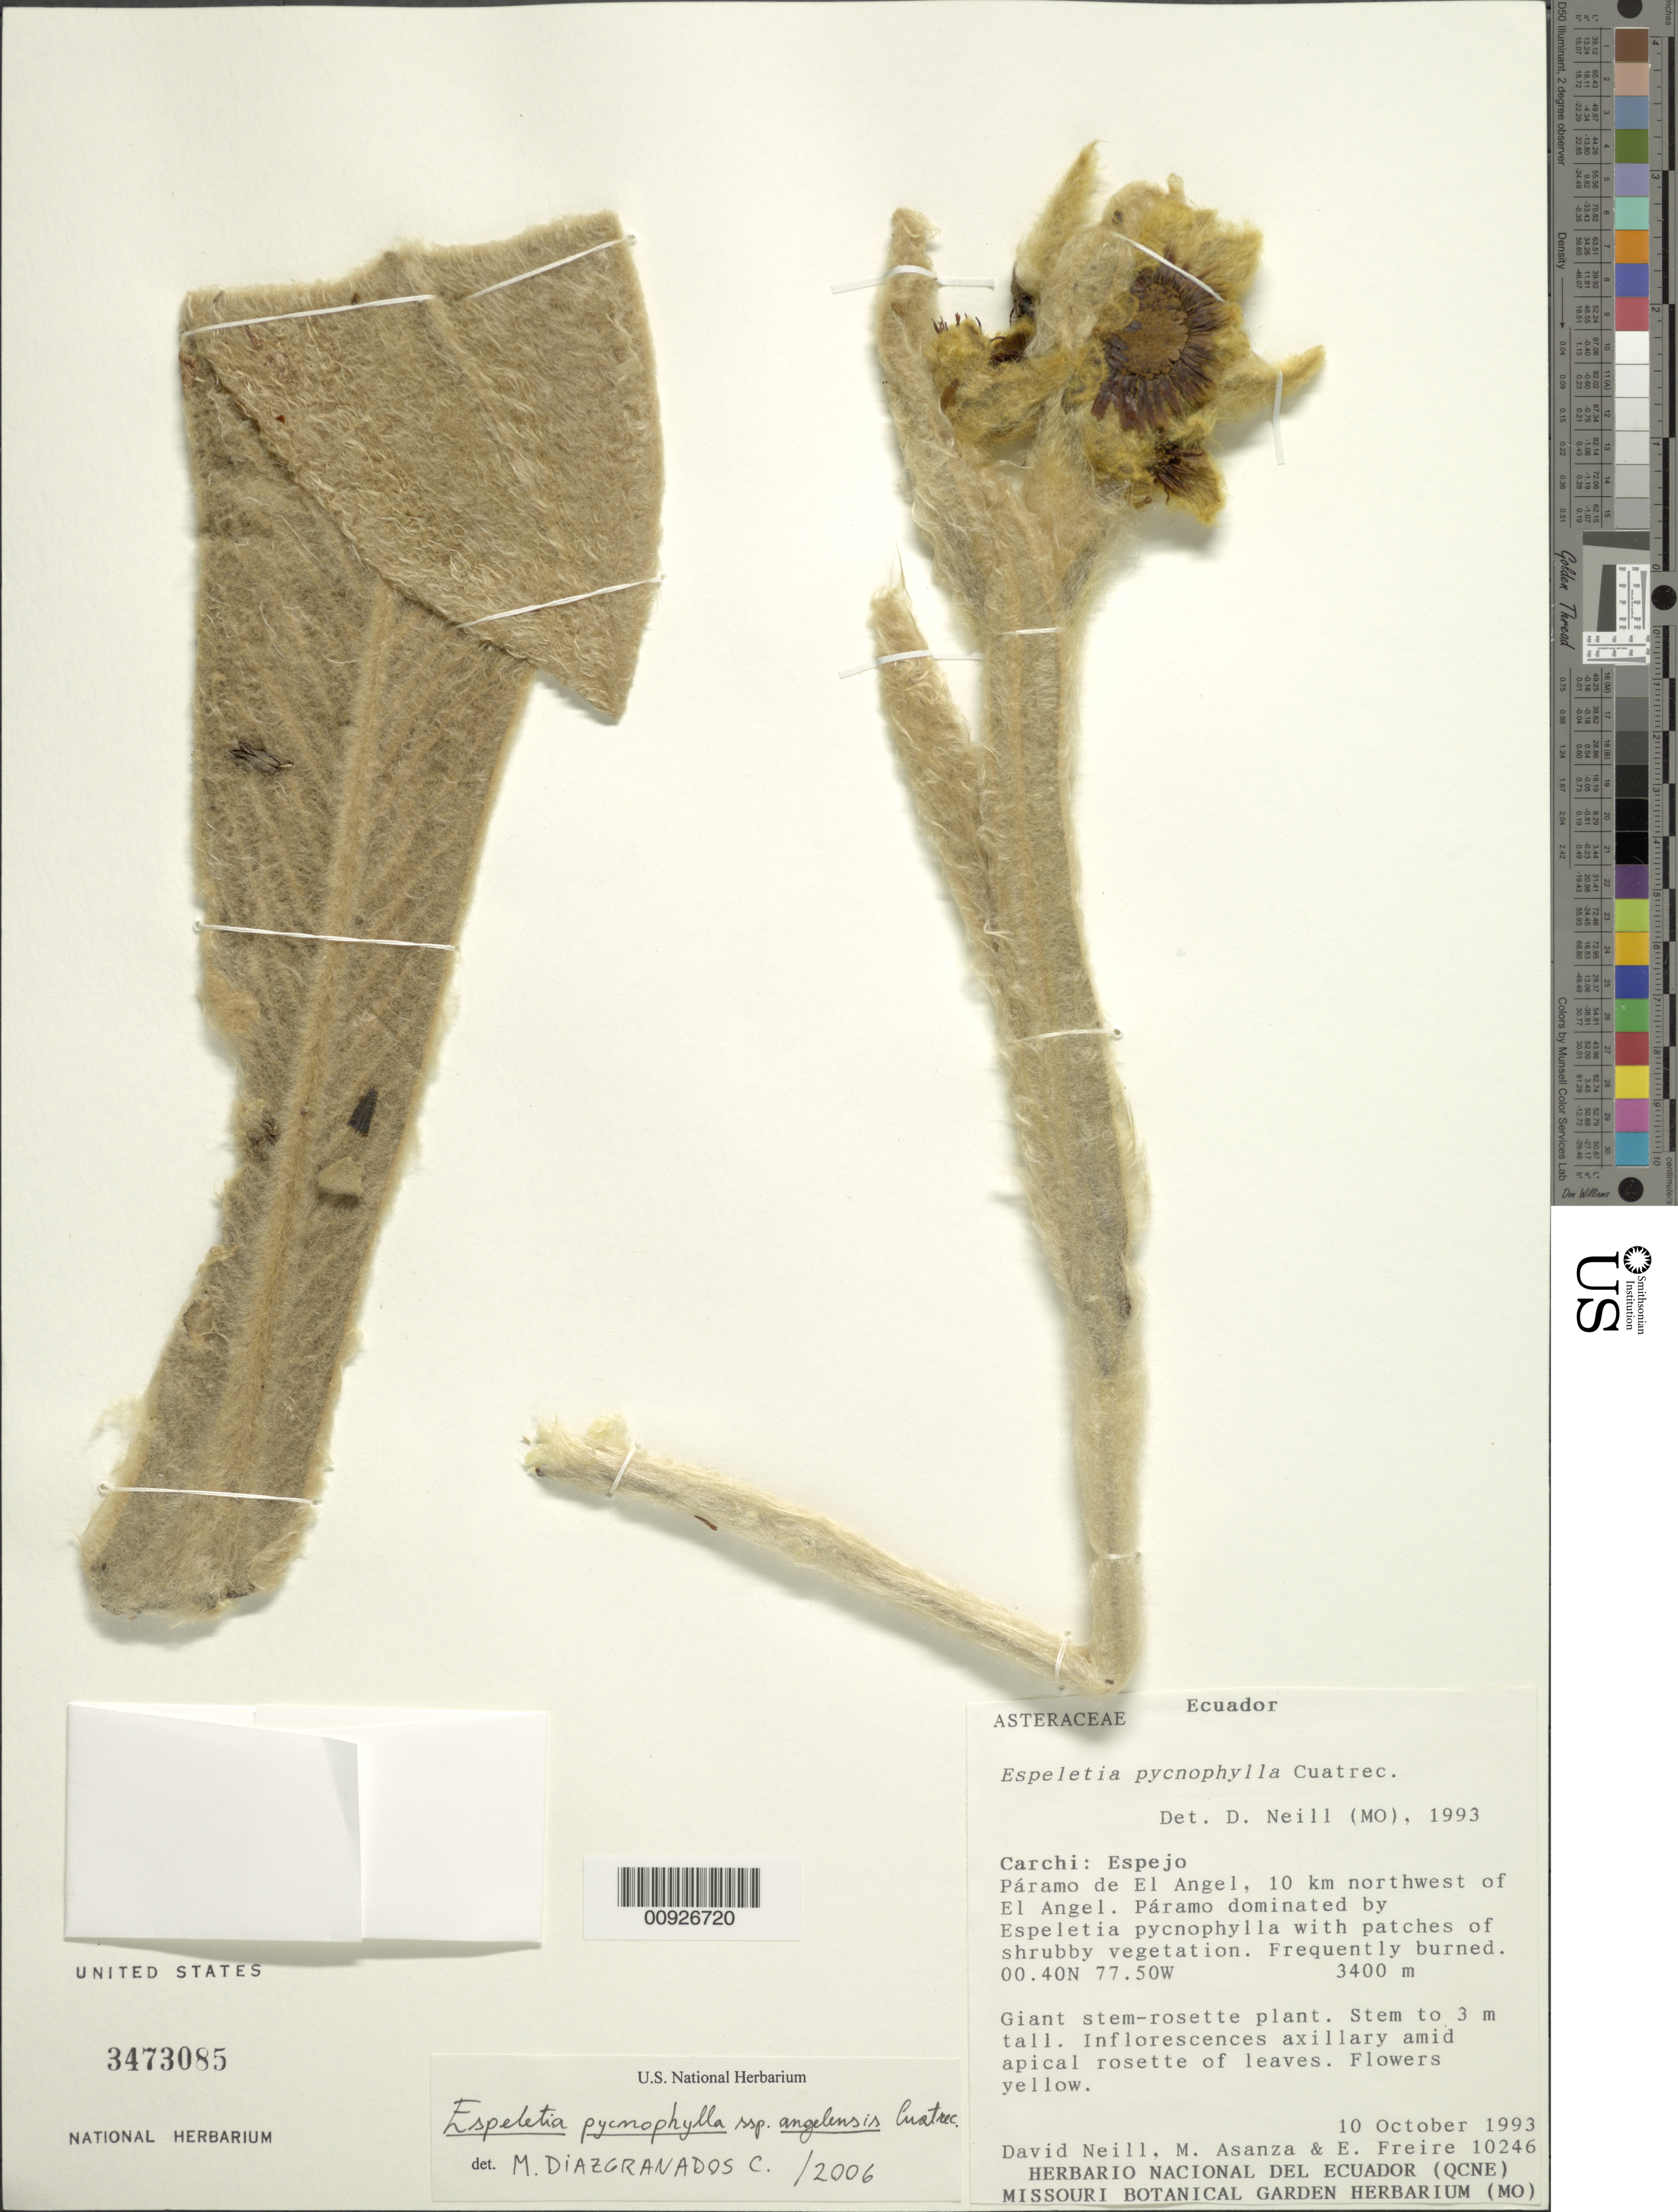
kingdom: Plantae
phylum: Tracheophyta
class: Magnoliopsida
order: Asterales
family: Asteraceae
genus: Espeletia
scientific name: Espeletia pycnophylla subsp. angelensis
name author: Cuatrec.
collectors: D. A. Neill, M. Asanza & E. Freire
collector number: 10246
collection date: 1993-10-10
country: Ecuador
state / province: Carchi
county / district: Espejo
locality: Páramo del Ángel. 10 km NW of El Ángel. .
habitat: Páramo dominated by Espeletia pycnophylla with patches of shrubby vegetation. Frequently burned.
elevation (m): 3400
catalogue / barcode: US 3473085